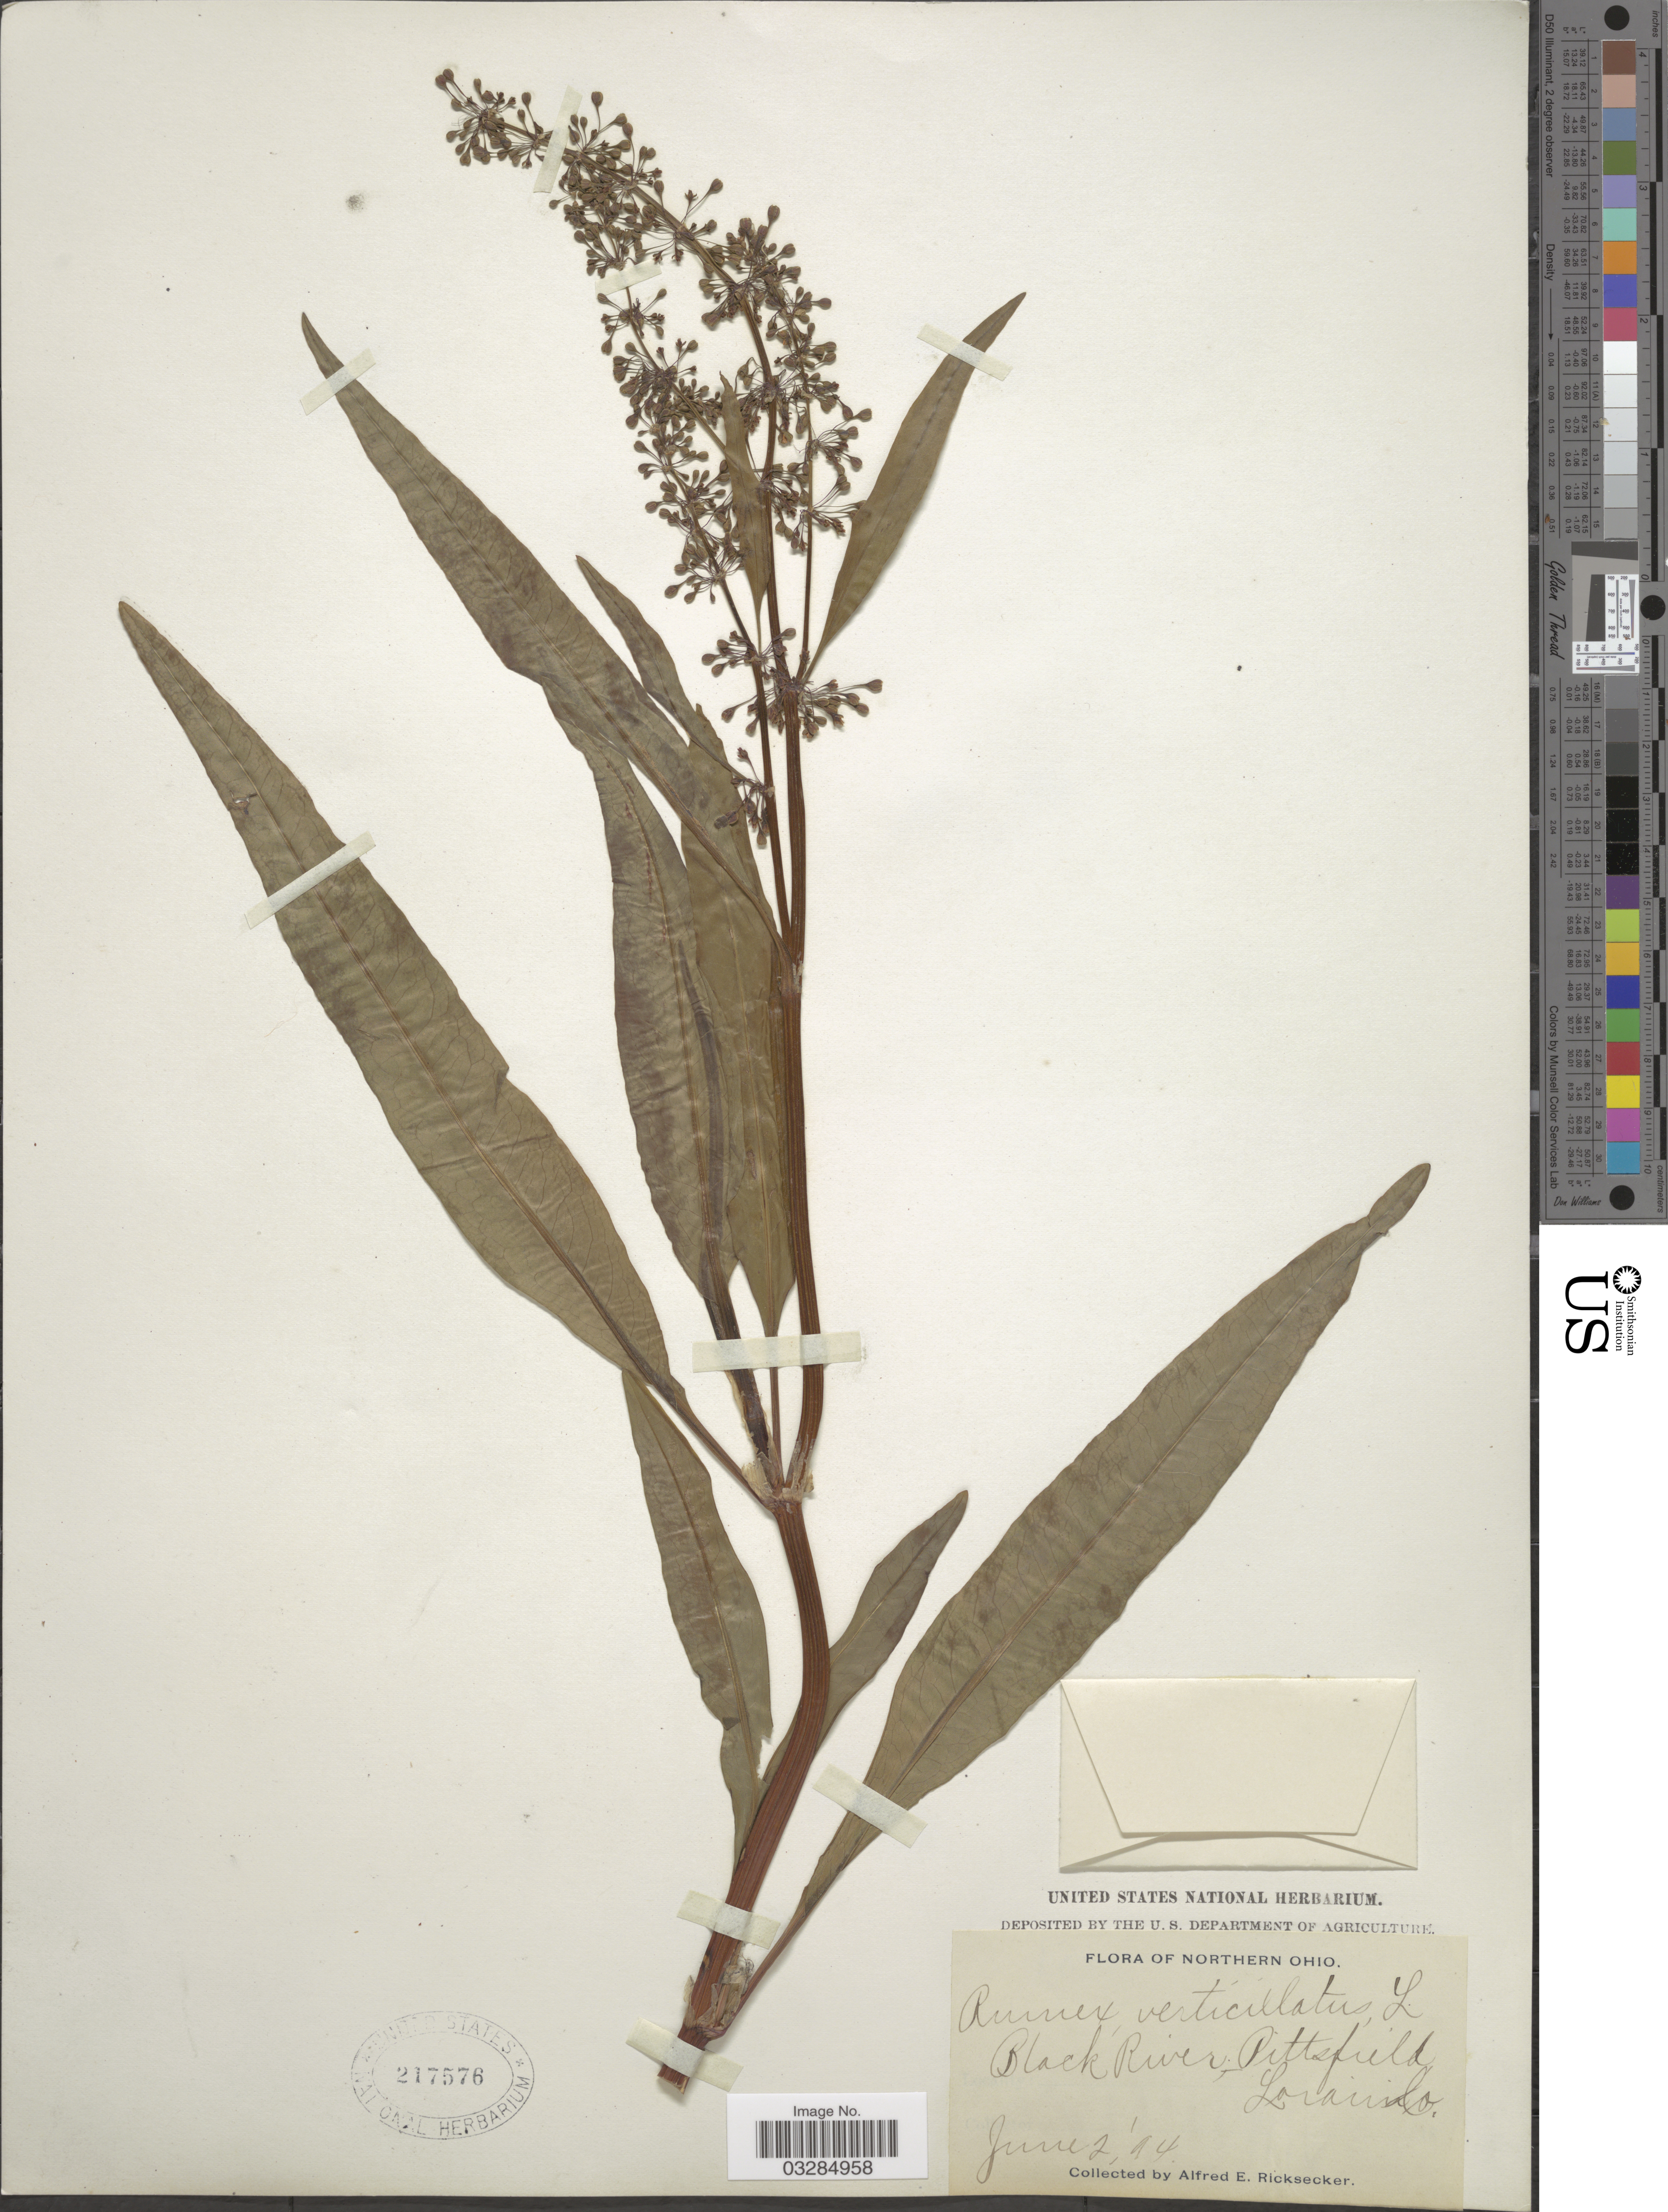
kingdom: Plantae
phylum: Tracheophyta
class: Magnoliopsida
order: Caryophyllales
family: Polygonaceae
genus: Rumex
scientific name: Rumex verticillatus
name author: L.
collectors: A. E. Ricksecker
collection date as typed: Transcribed d/m/y: 2/6/94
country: United States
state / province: Ohio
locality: Northern Ohio. Black River, Pittsfield. Lorain Co.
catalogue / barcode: US 217576